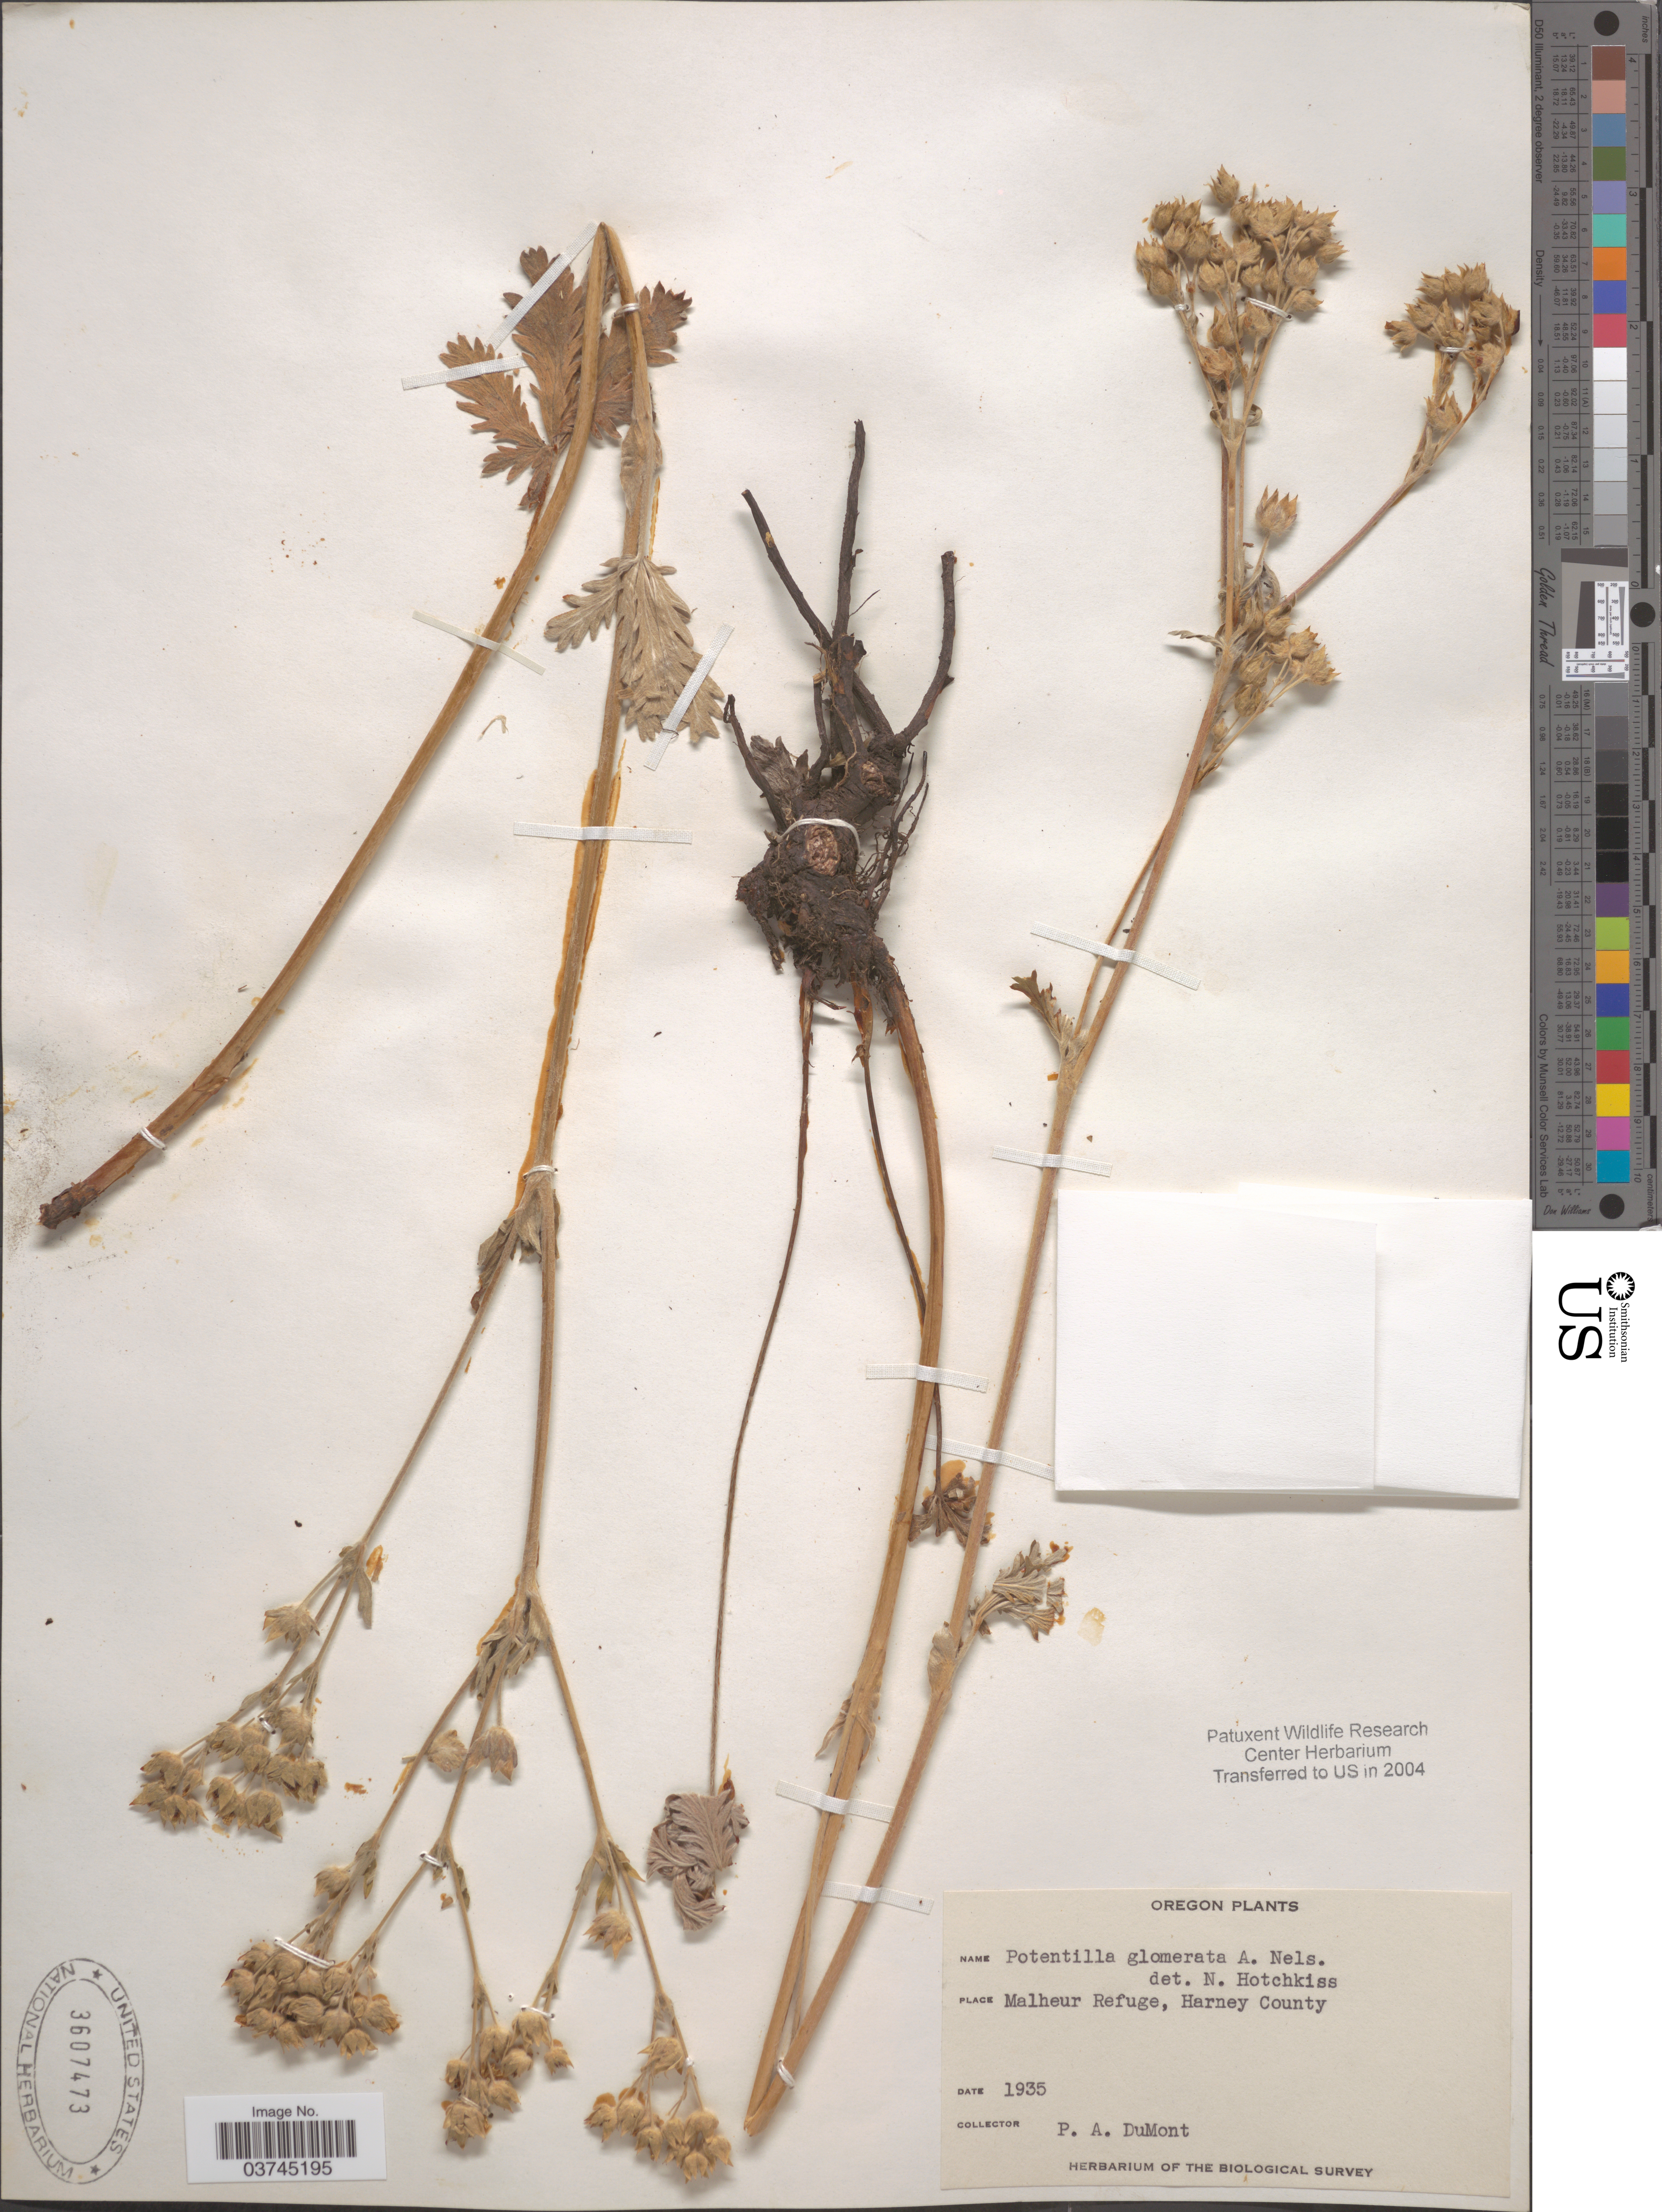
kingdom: Plantae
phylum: Tracheophyta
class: Magnoliopsida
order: Rosales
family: Rosaceae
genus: Potentilla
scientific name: Potentilla gracilis var. fastigiata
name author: (Nutt.) S. Watson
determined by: Strong, Mark T., (BOT), Smithsonian Institution - National Museum of Natural History (UNITED STATES)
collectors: P. Dumont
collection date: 1935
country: United States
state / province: Oregon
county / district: Harney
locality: Malheur Refuge, Harney County.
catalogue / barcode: US 3607473